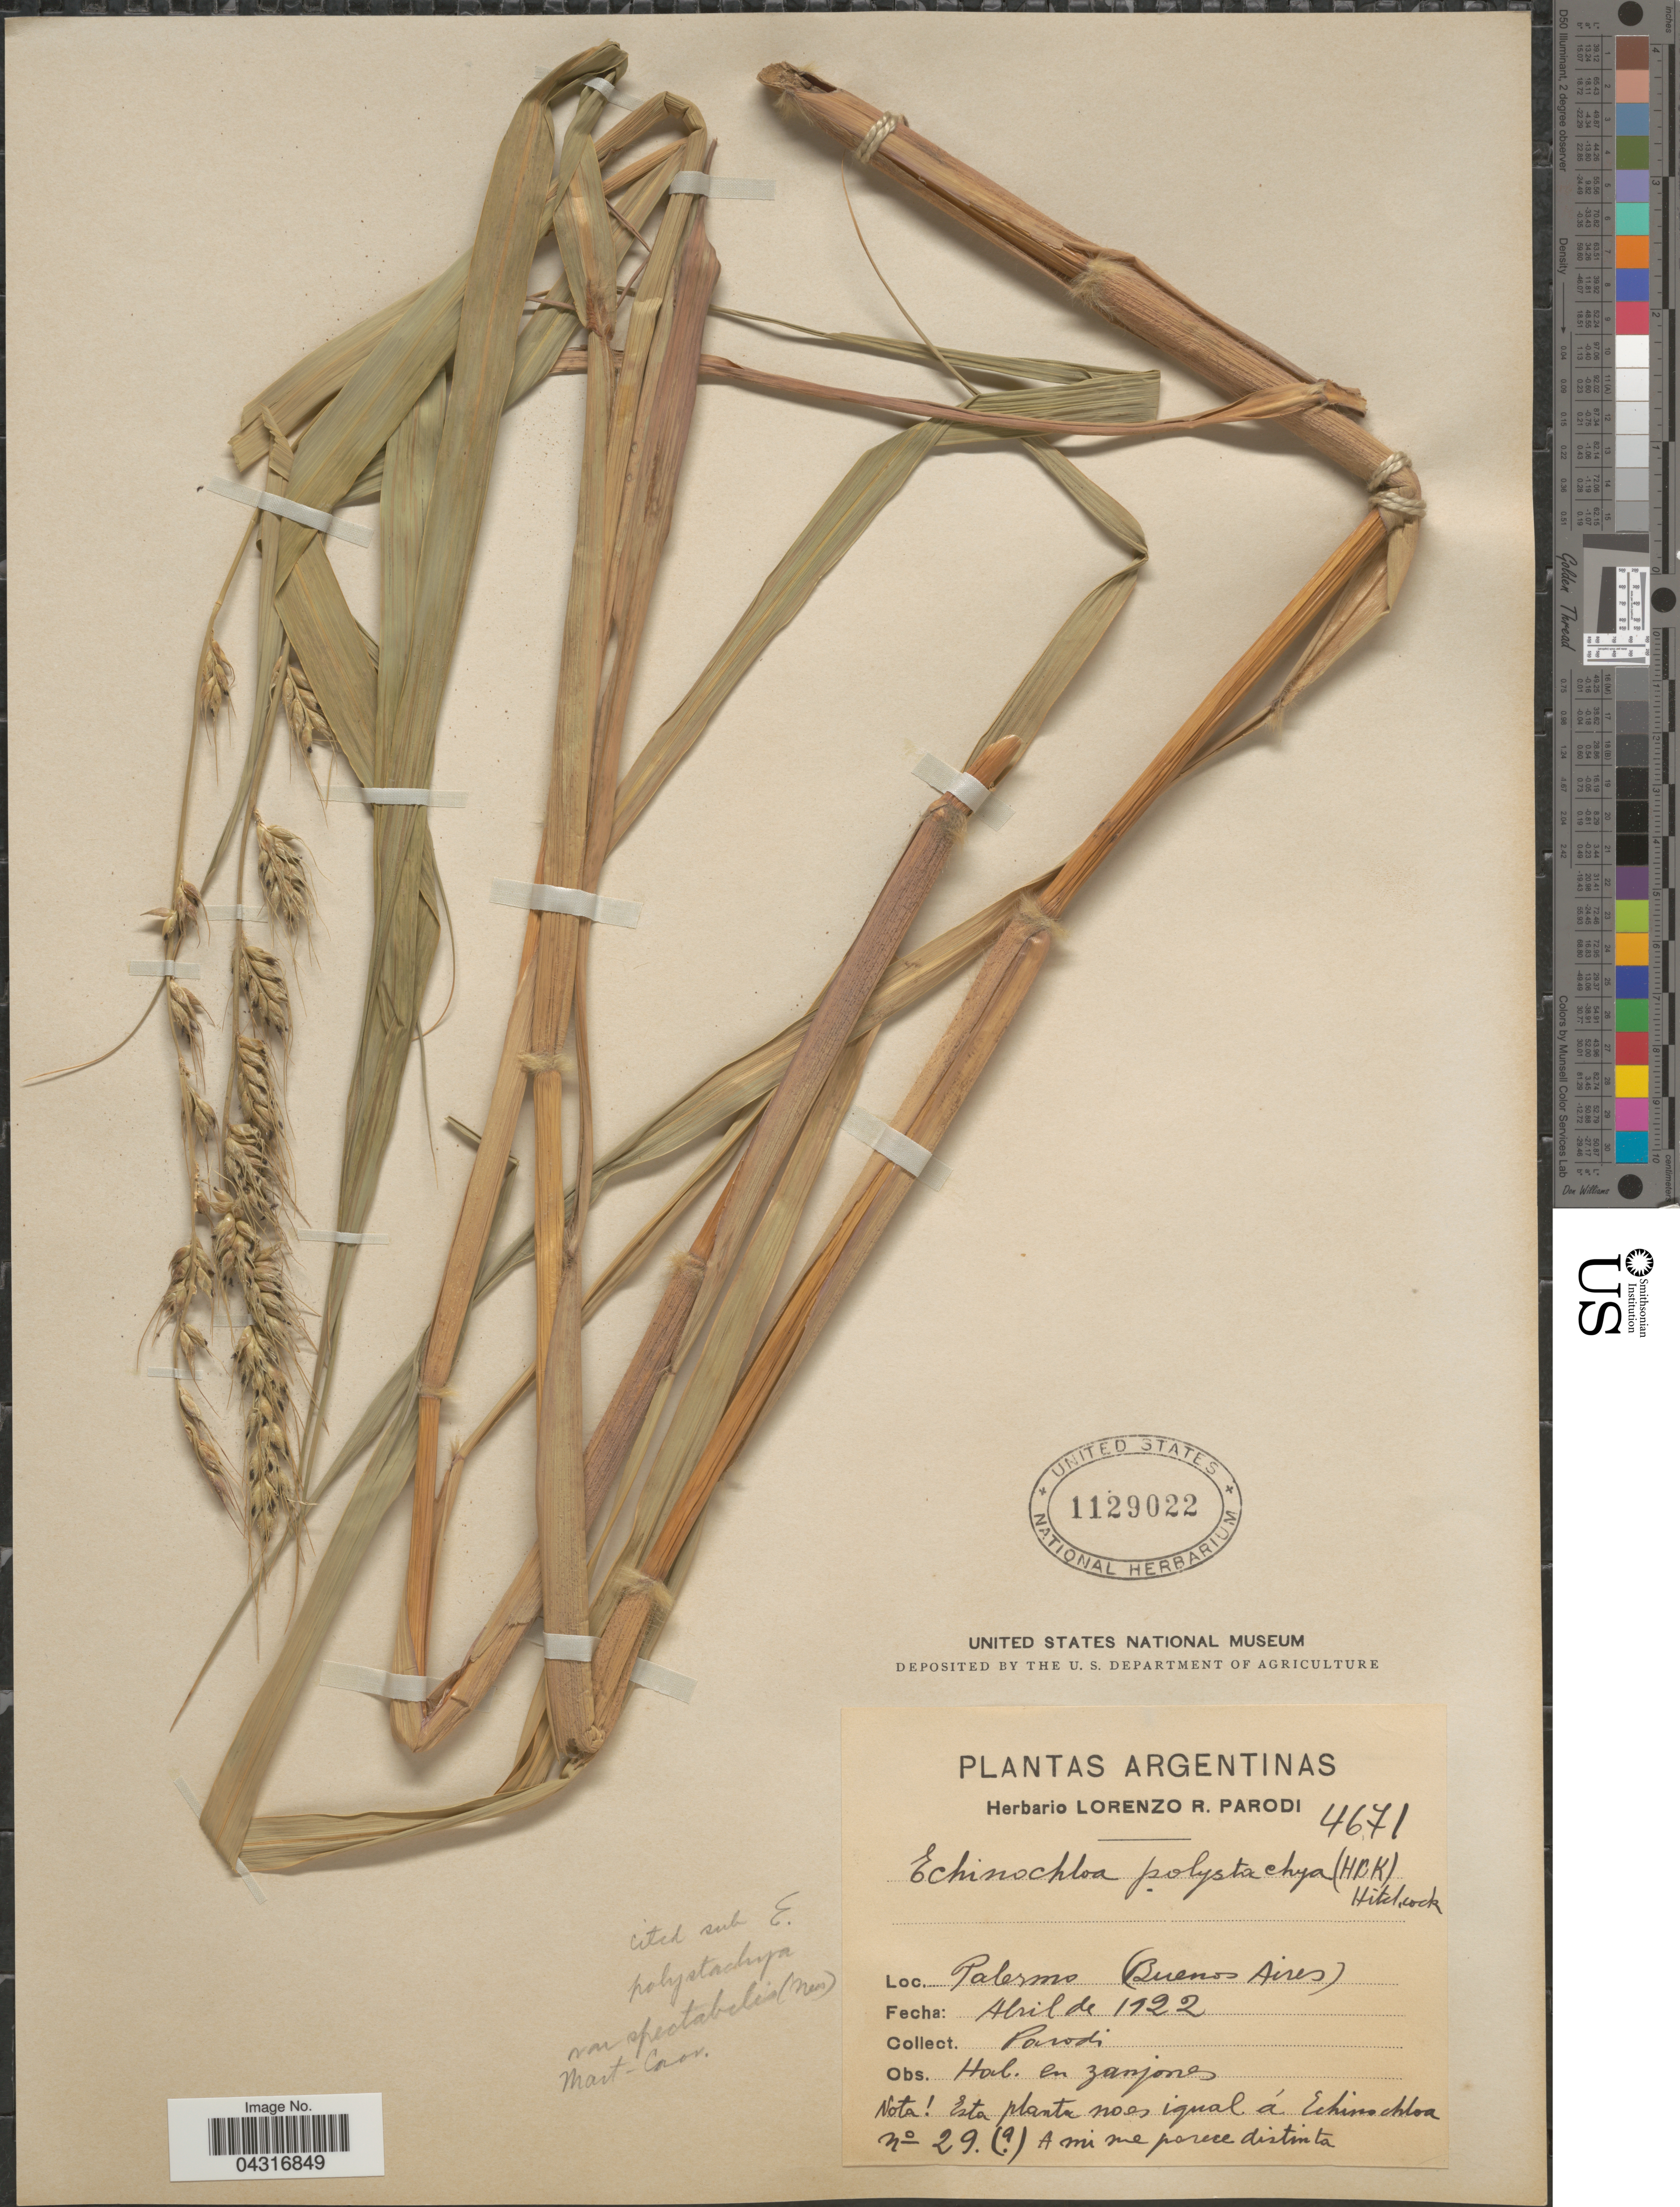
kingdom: Plantae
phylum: Tracheophyta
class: Liliopsida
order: Poales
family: Poaceae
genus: Echinochloa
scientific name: Echinochloa polystachya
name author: (Kunth) Hitchc.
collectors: L. R. Parodi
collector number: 4671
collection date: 1922-04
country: Argentina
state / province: Buenos Aires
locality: Palermo (Buenos Aires).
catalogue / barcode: US 1129022